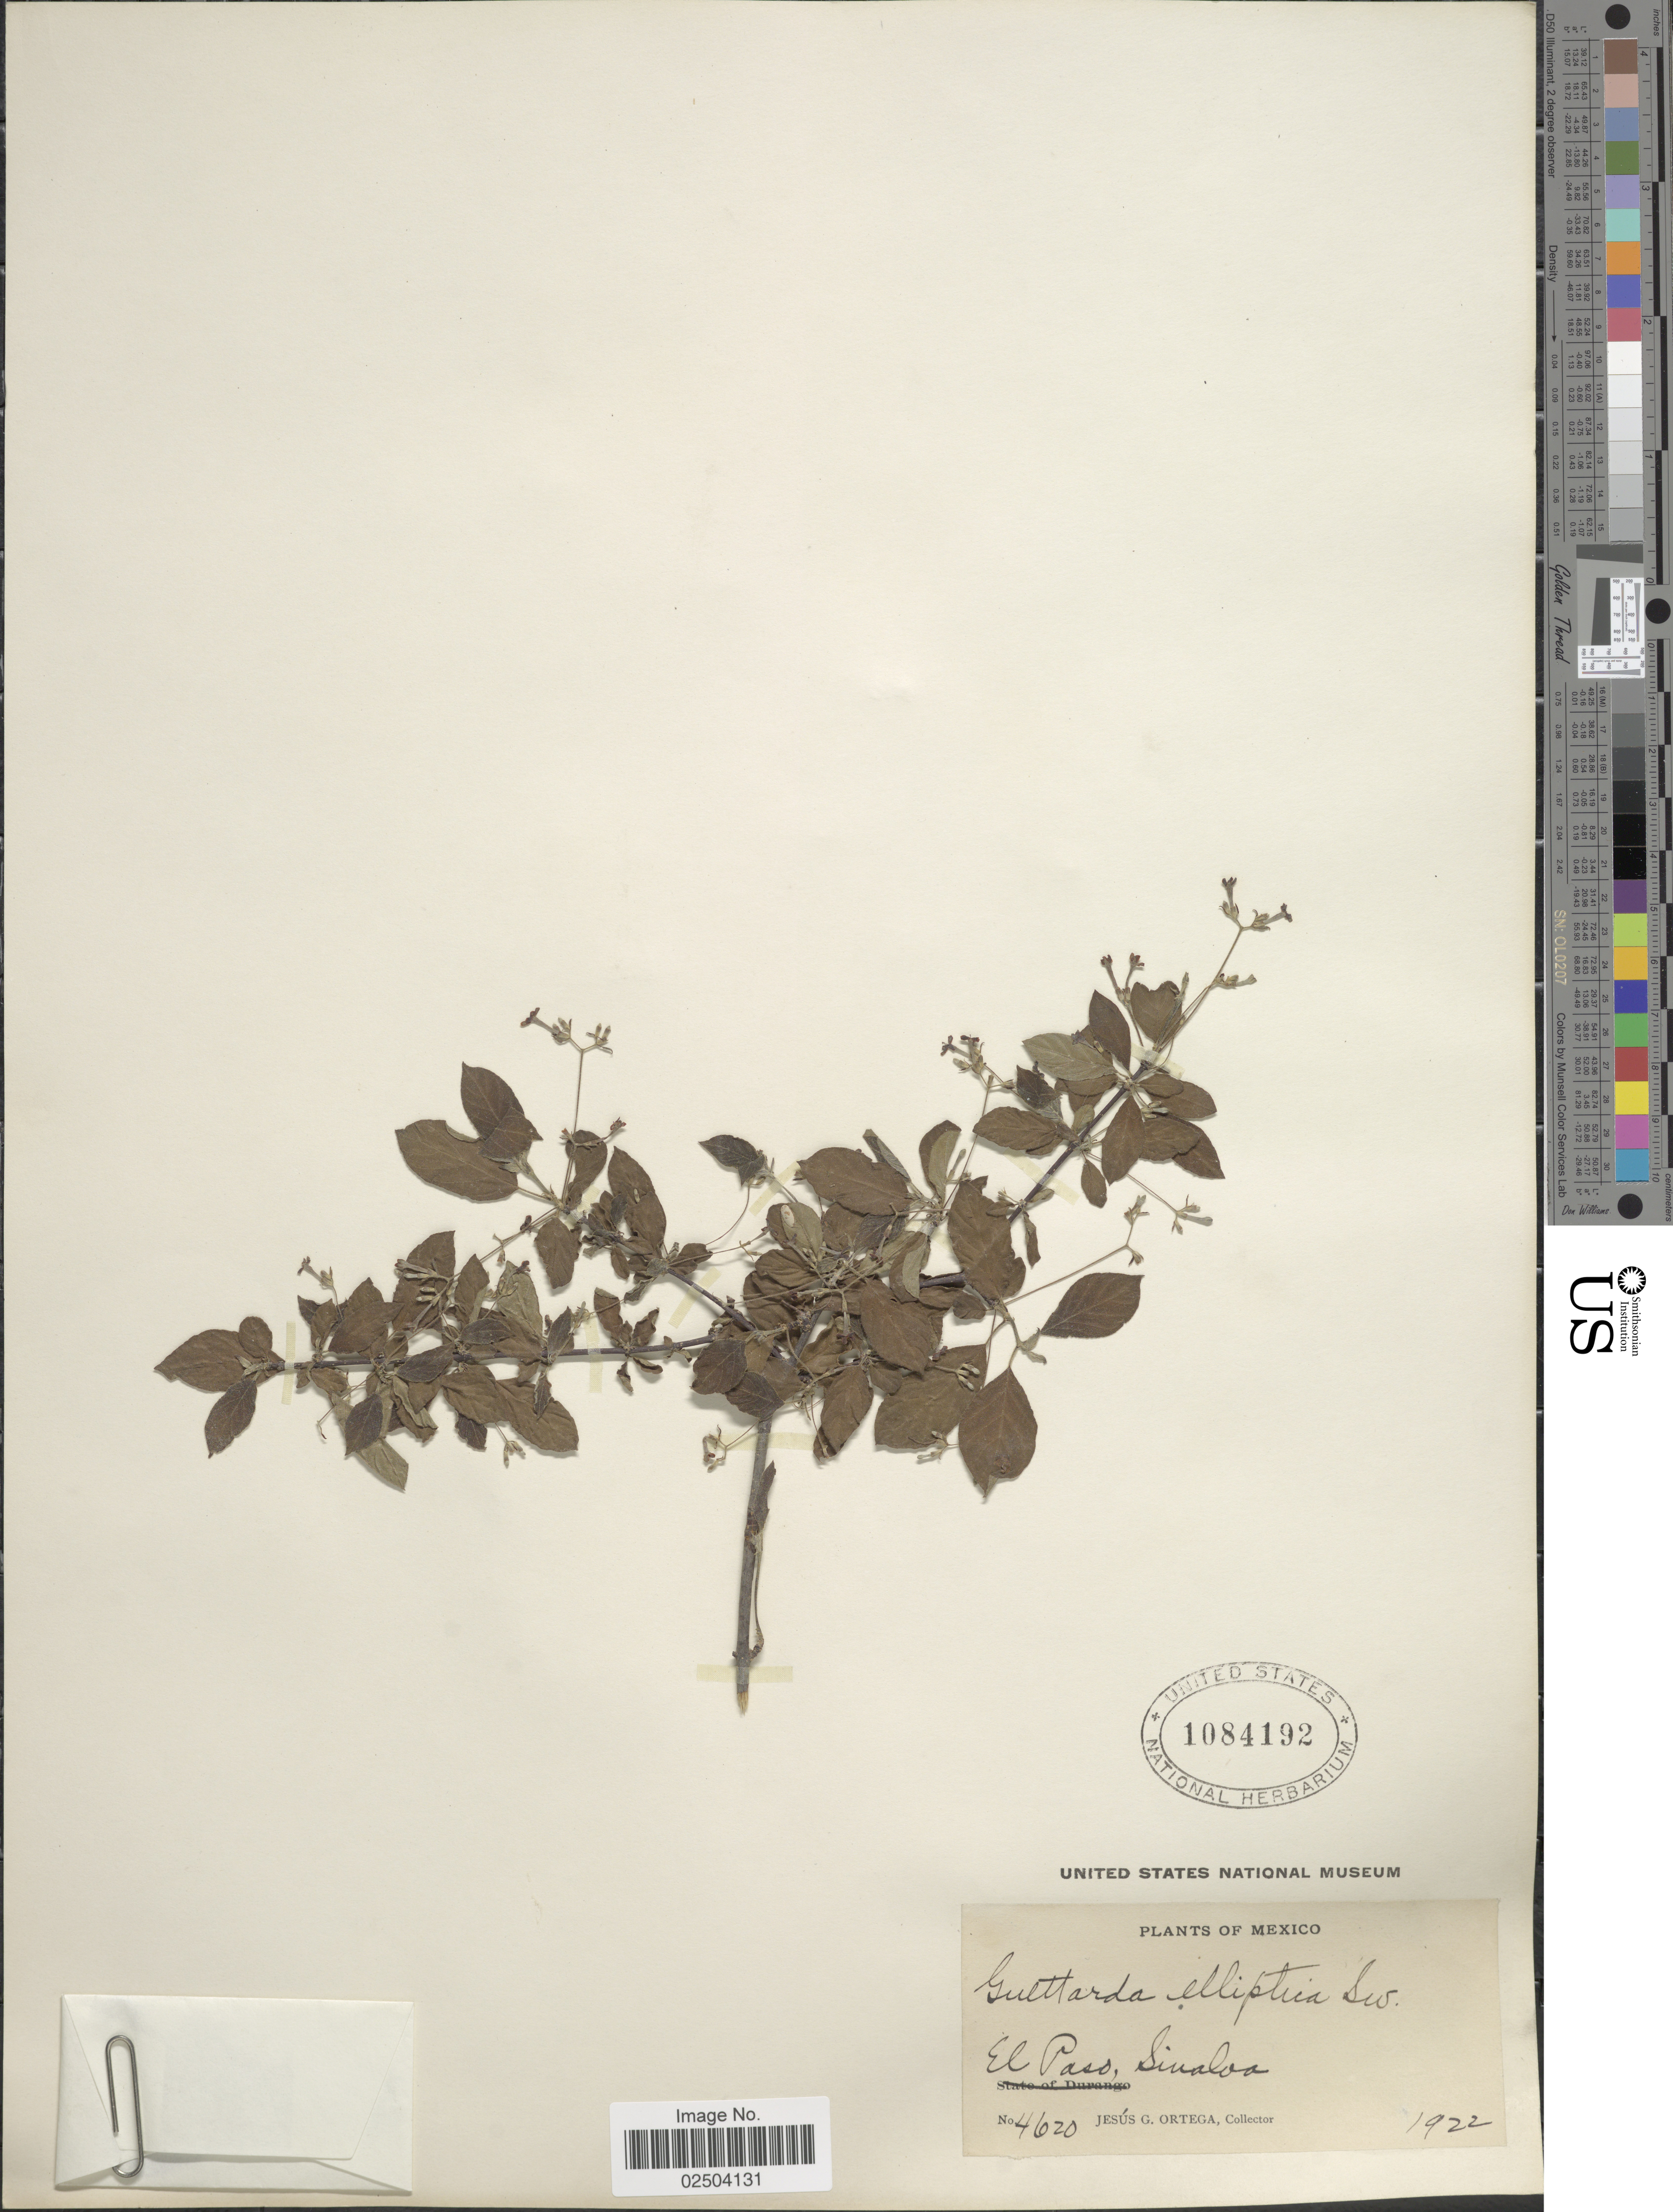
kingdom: Plantae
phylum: Tracheophyta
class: Magnoliopsida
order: Gentianales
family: Rubiaceae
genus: Guettarda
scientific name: Guettarda elliptica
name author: Sw.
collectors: J. Ortega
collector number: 4620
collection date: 1922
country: Mexico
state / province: Sinaloa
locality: El Paso.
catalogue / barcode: US 1084192